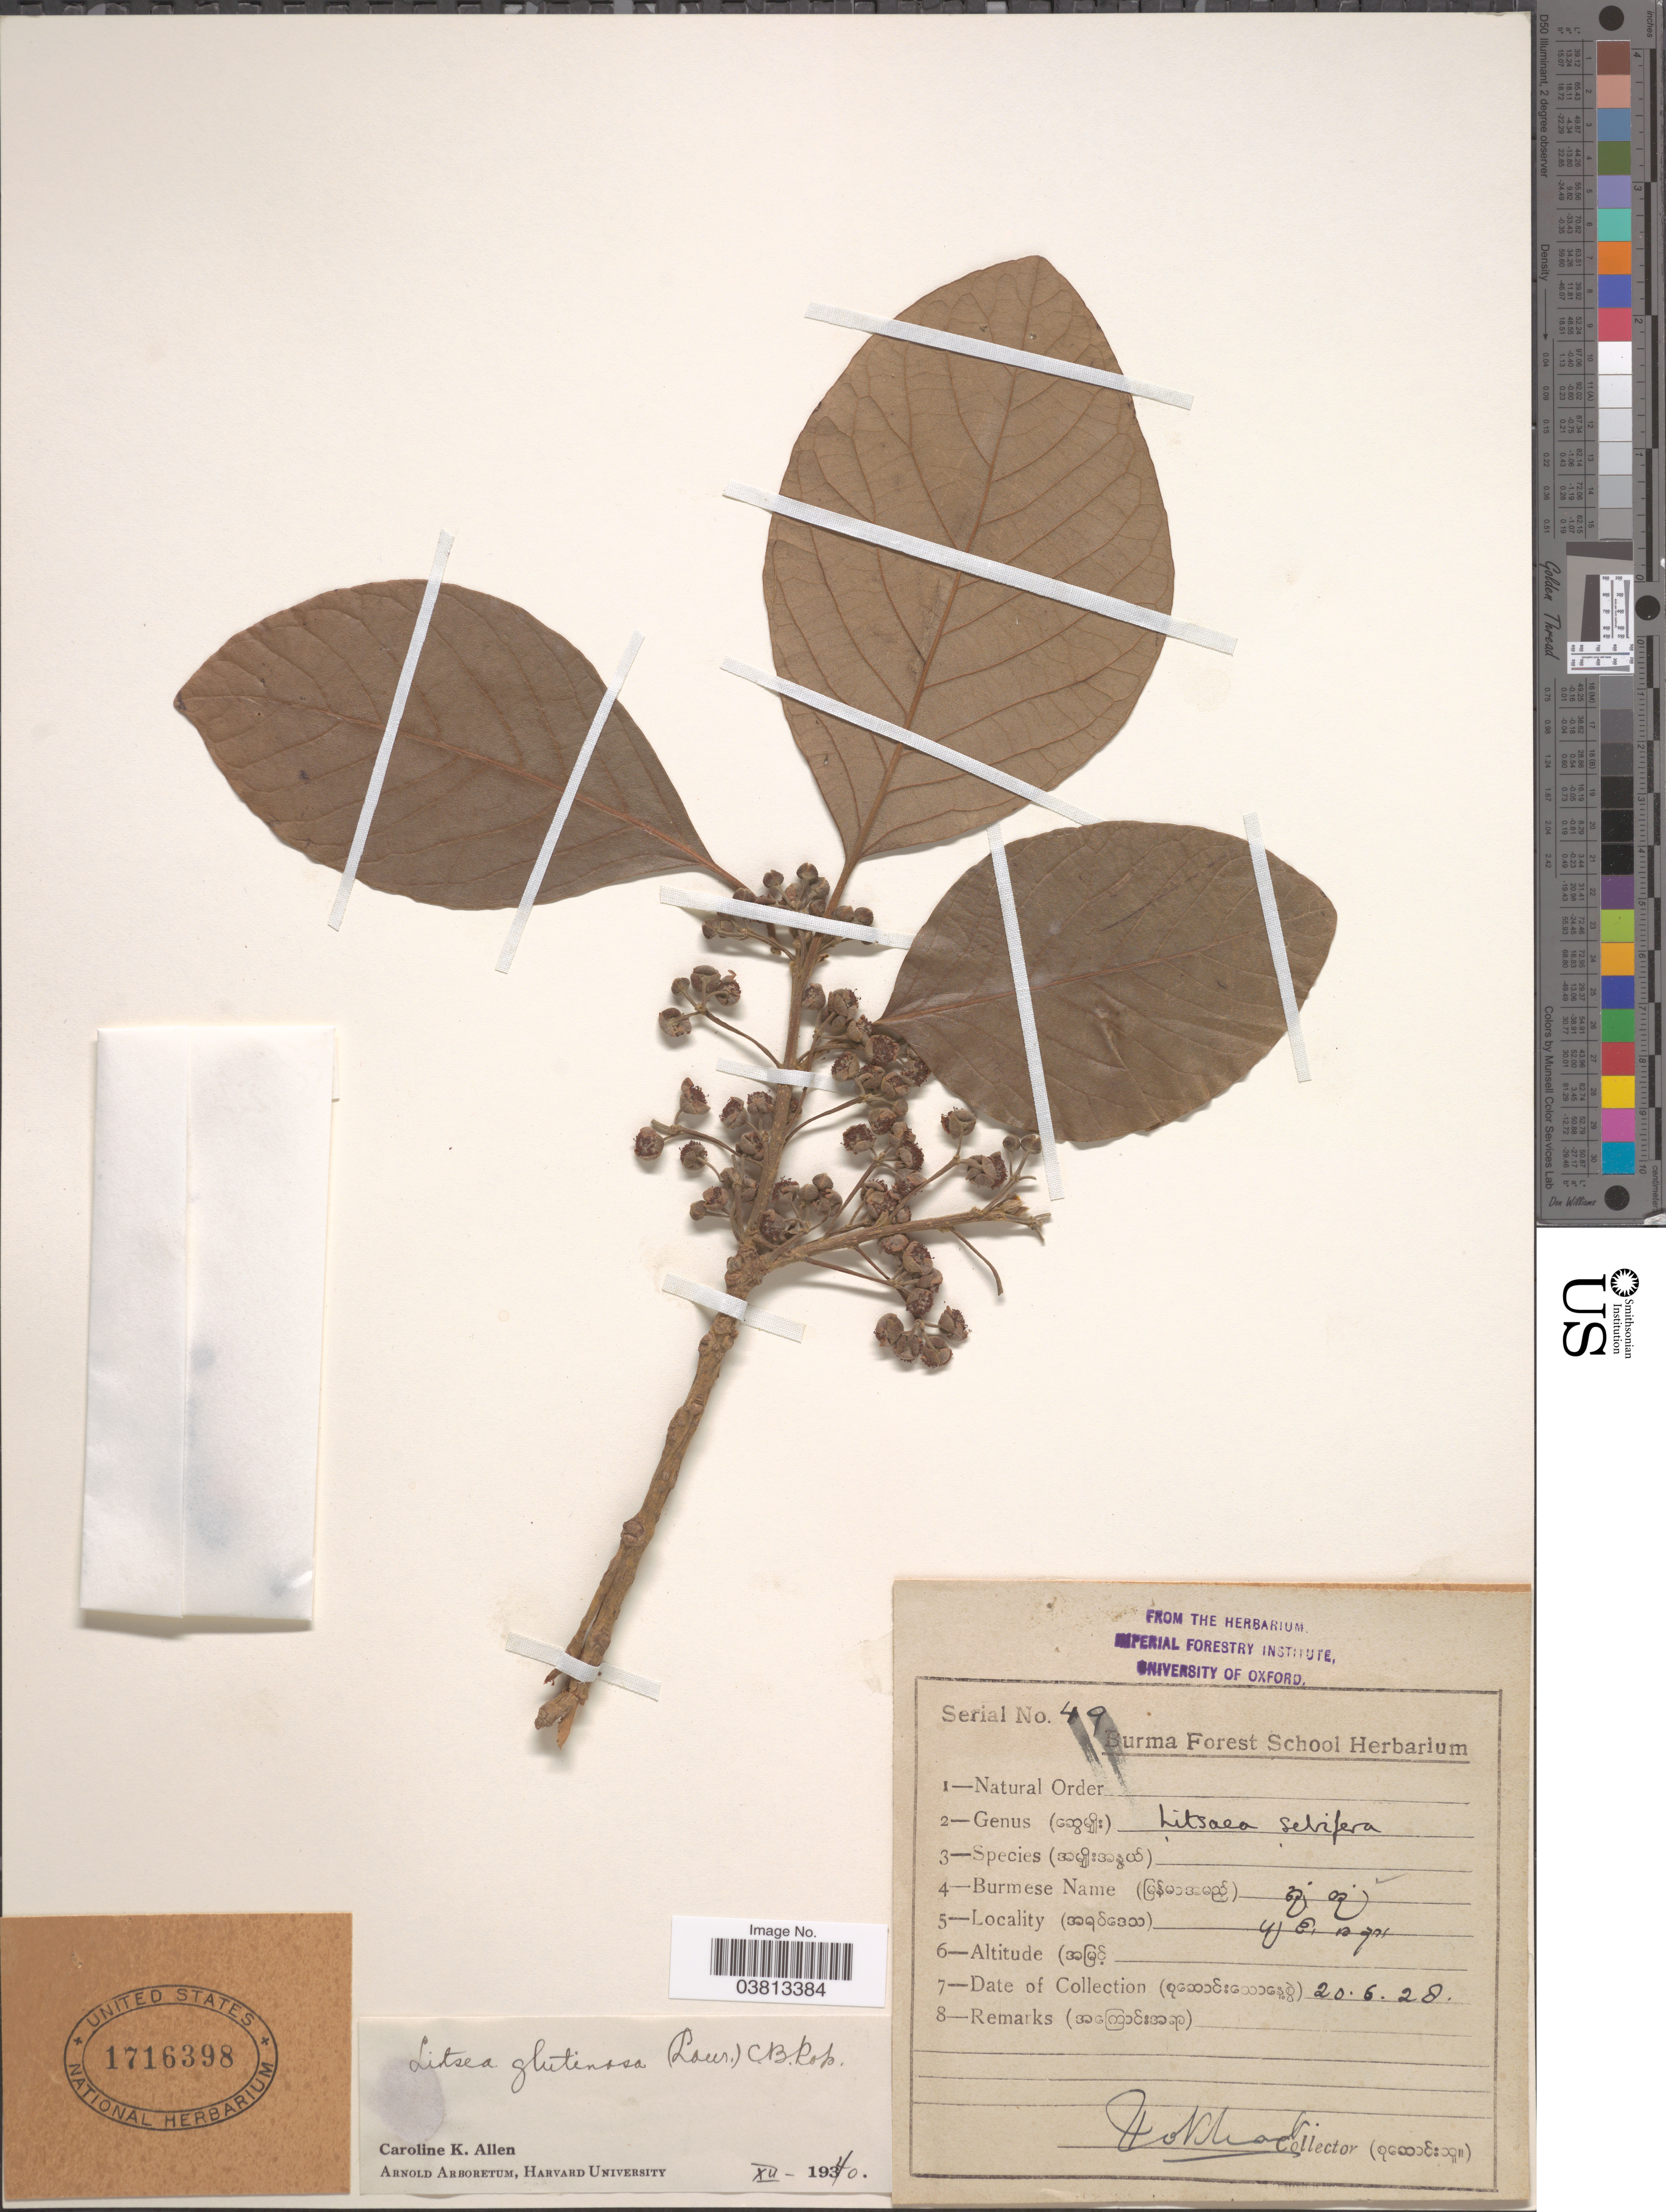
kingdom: Plantae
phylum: Tracheophyta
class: Magnoliopsida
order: Laurales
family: Lauraceae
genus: Litsea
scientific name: Litsea glutinosa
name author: (Lour.) C.B. Rob.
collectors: X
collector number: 49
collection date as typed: Transcribed d/m/y: 20/6/28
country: Myanmar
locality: X.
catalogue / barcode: US 1716398